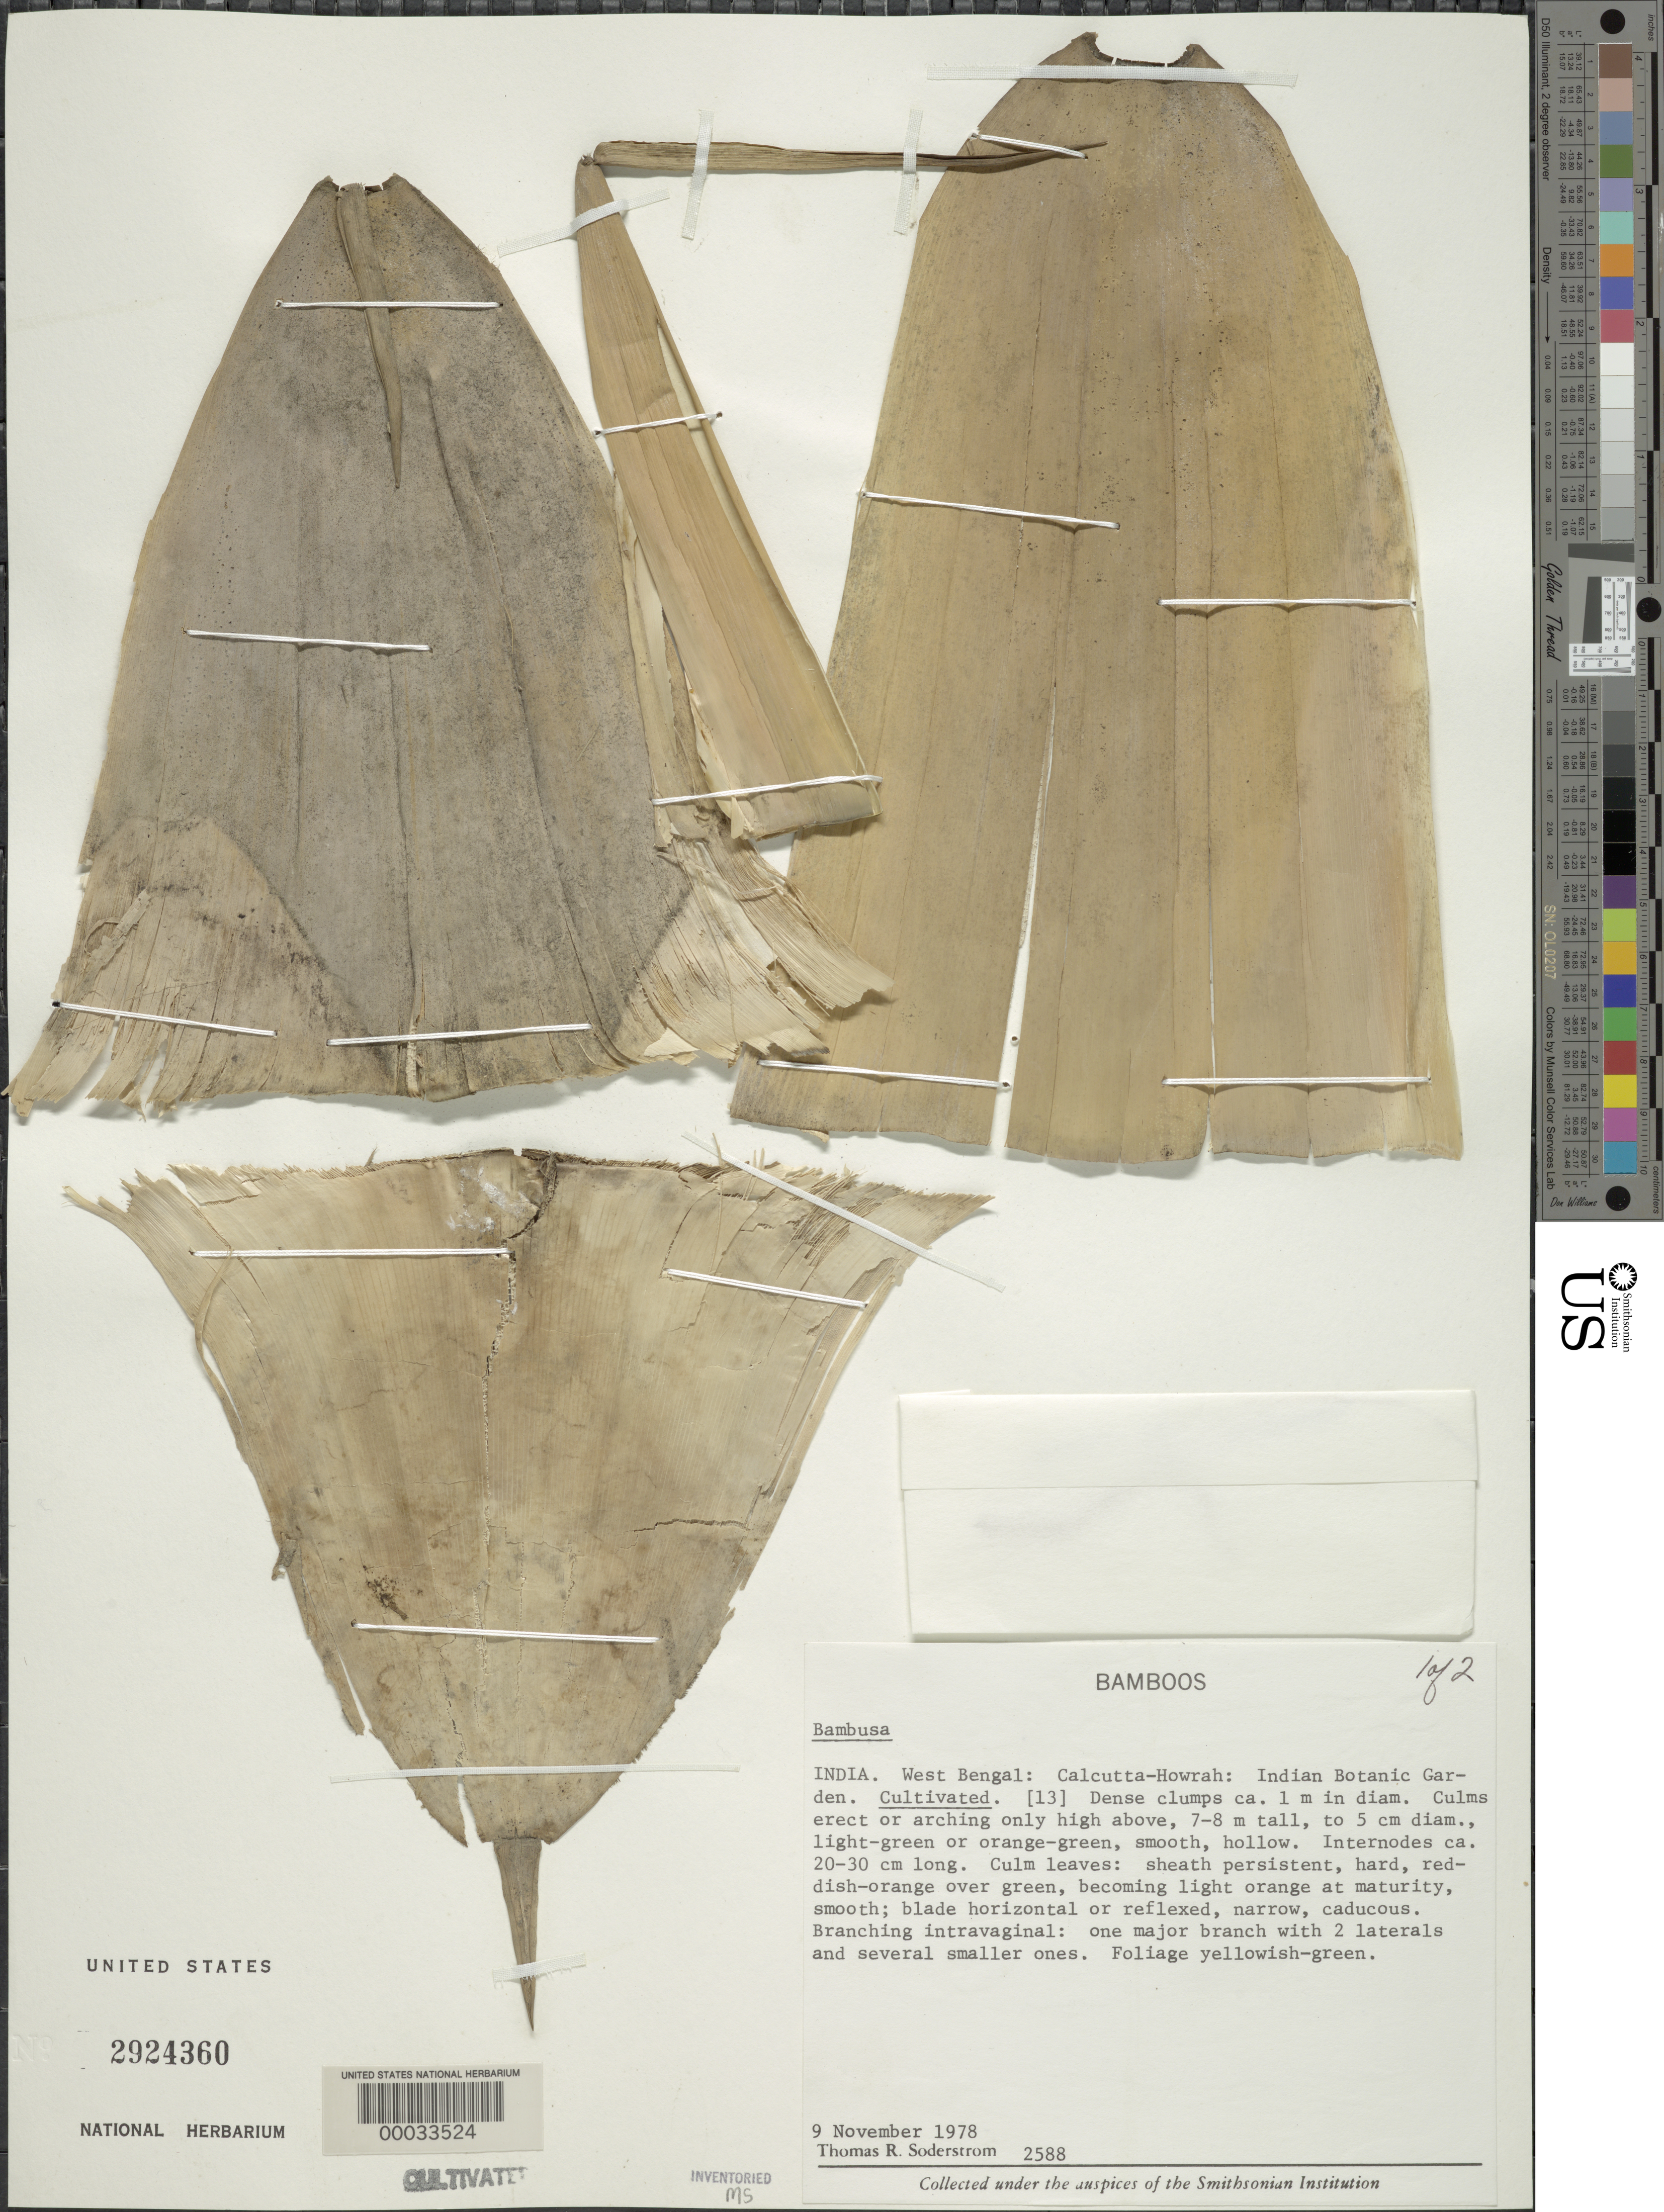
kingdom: Plantae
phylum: Tracheophyta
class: Liliopsida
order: Poales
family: Poaceae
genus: Bambusa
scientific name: Bambusa sp.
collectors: T. R. Soderstrom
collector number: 2588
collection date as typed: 09 Nov 1978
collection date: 1978-11-09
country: India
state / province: West Bengal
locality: Indian botanic garden-calcutta, howrah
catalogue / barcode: US 2924360